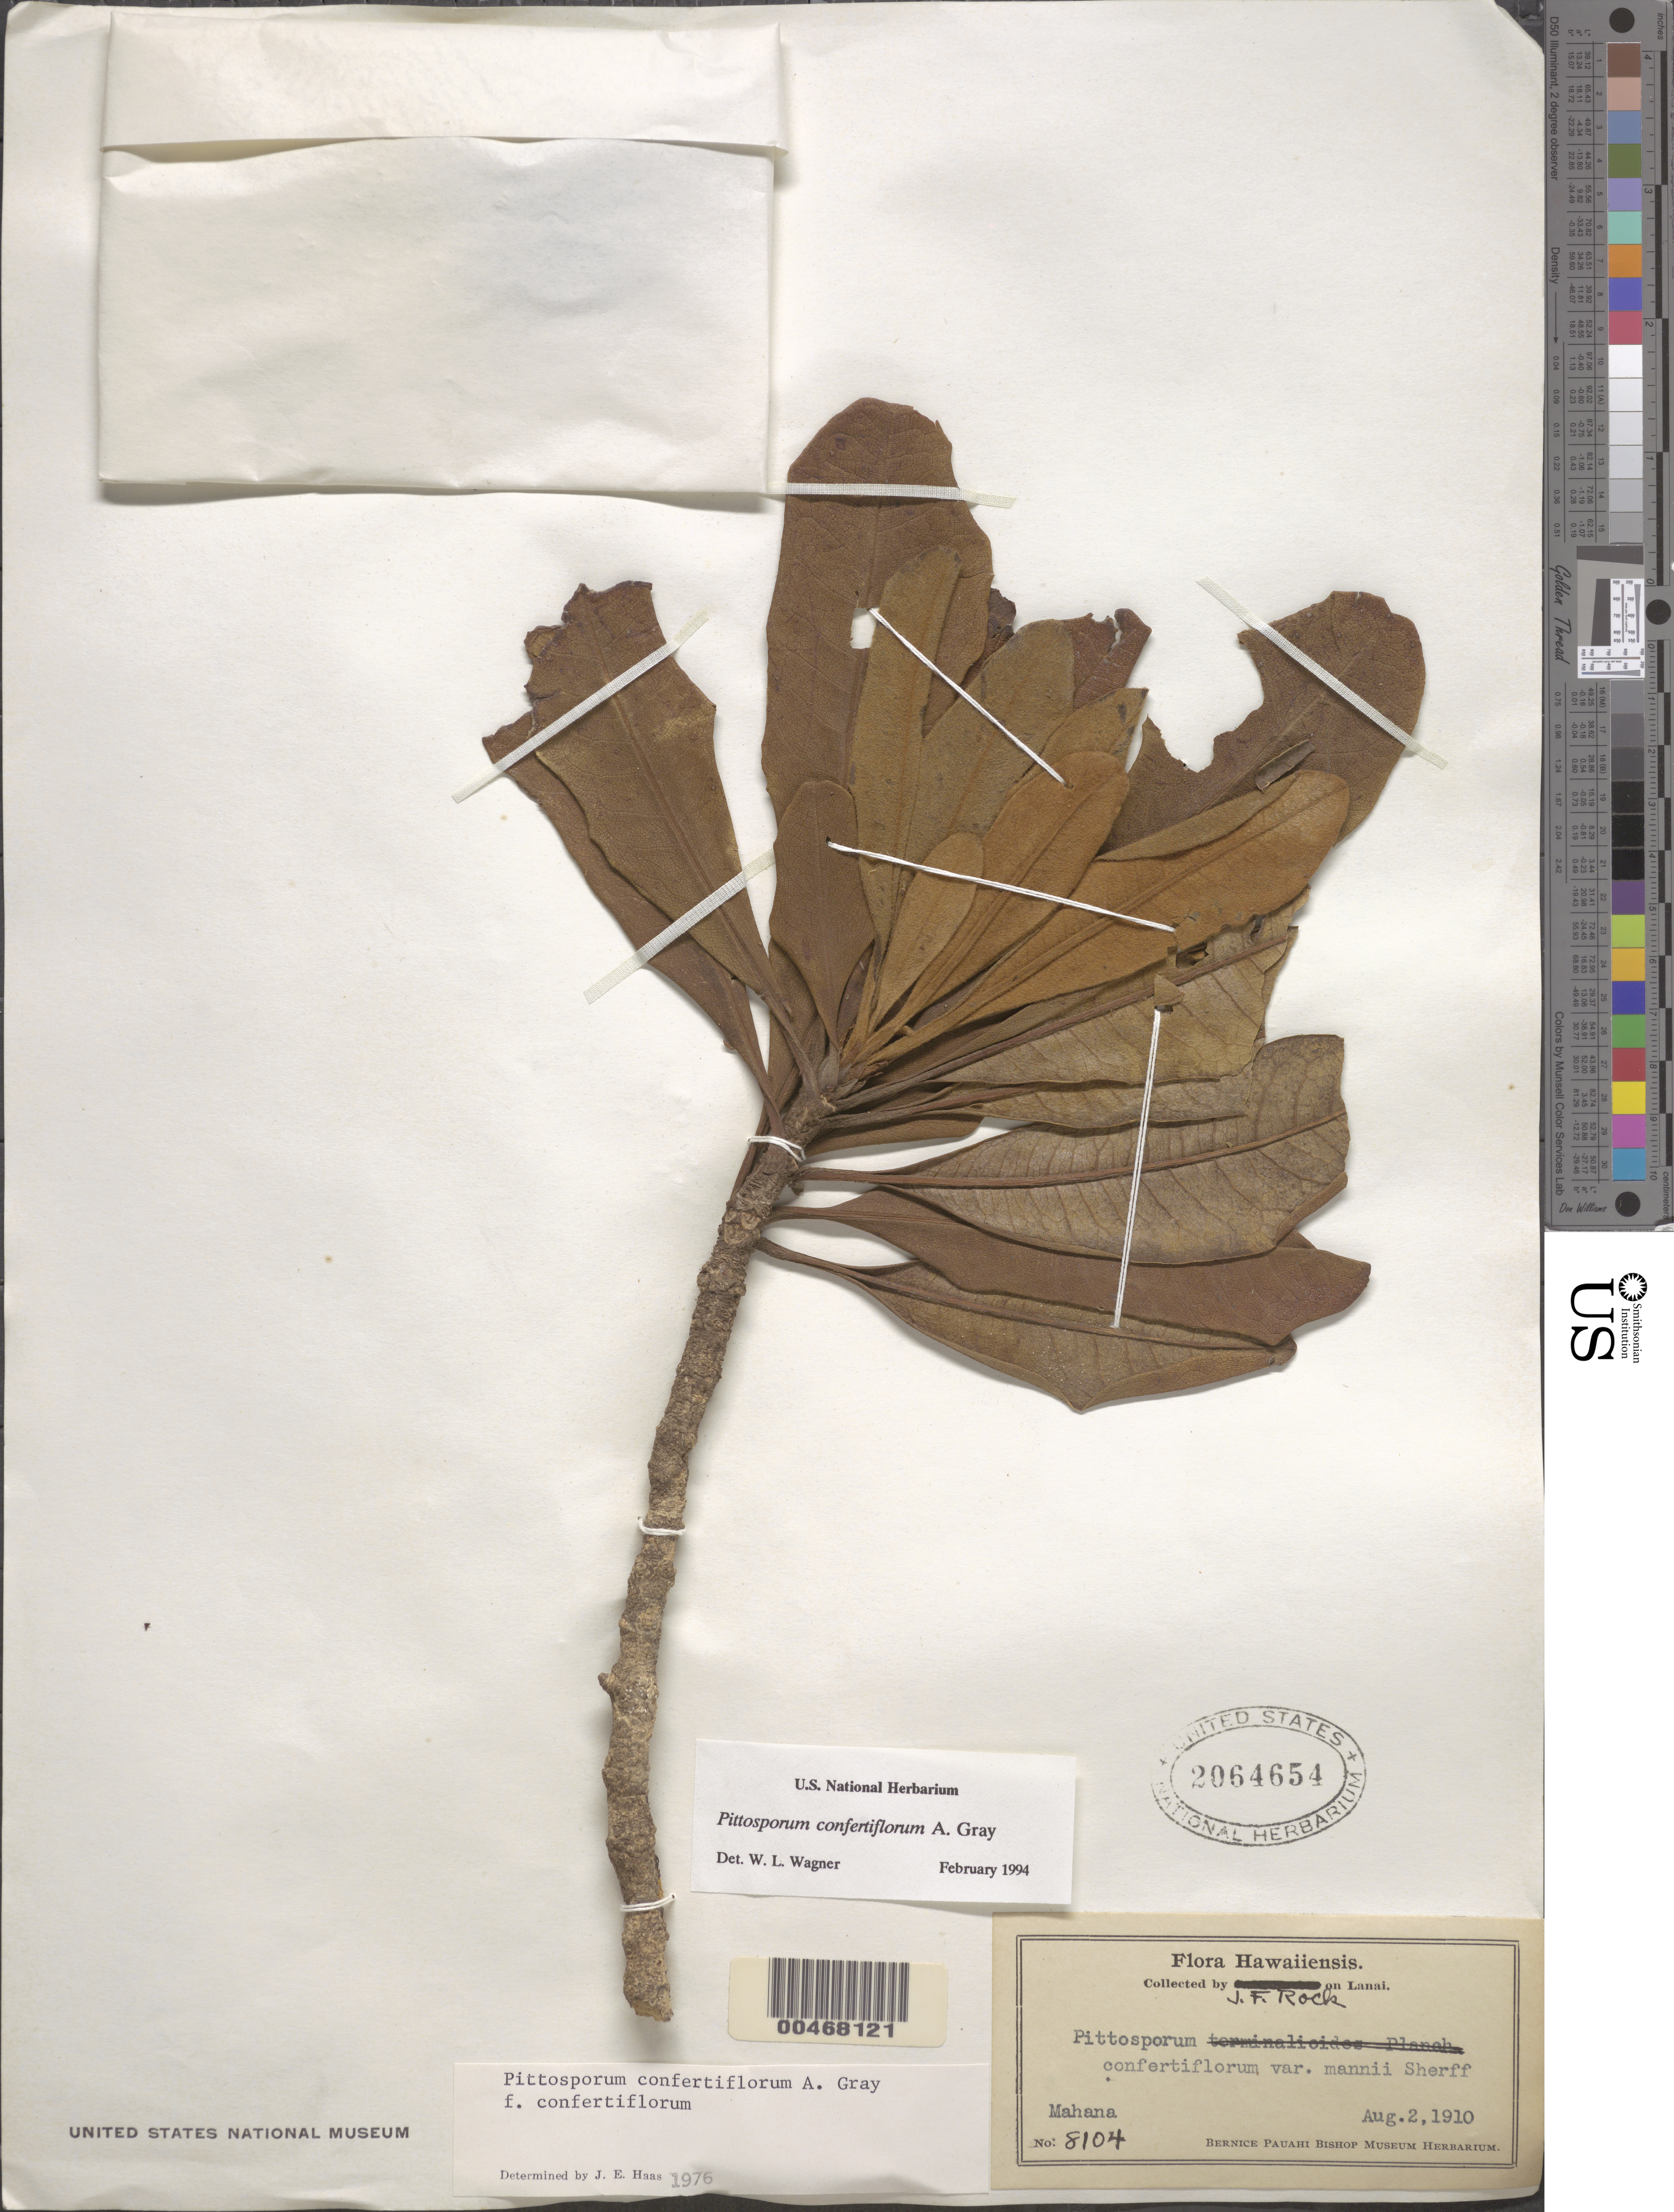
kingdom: Plantae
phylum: Tracheophyta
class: Magnoliopsida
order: Apiales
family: Pittosporaceae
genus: Pittosporum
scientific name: Pittosporum confertiflorum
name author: A. Gray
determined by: Wagner, W. L., (BOT), Smithsonian Institution - National Museum of Natural History (UNITED STATES)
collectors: J. F. Rock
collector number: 8104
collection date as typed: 2 Aug 1910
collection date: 1910-08-02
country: United States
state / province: Hawaii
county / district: Honolulu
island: Oahu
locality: Mahana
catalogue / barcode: US 2064654